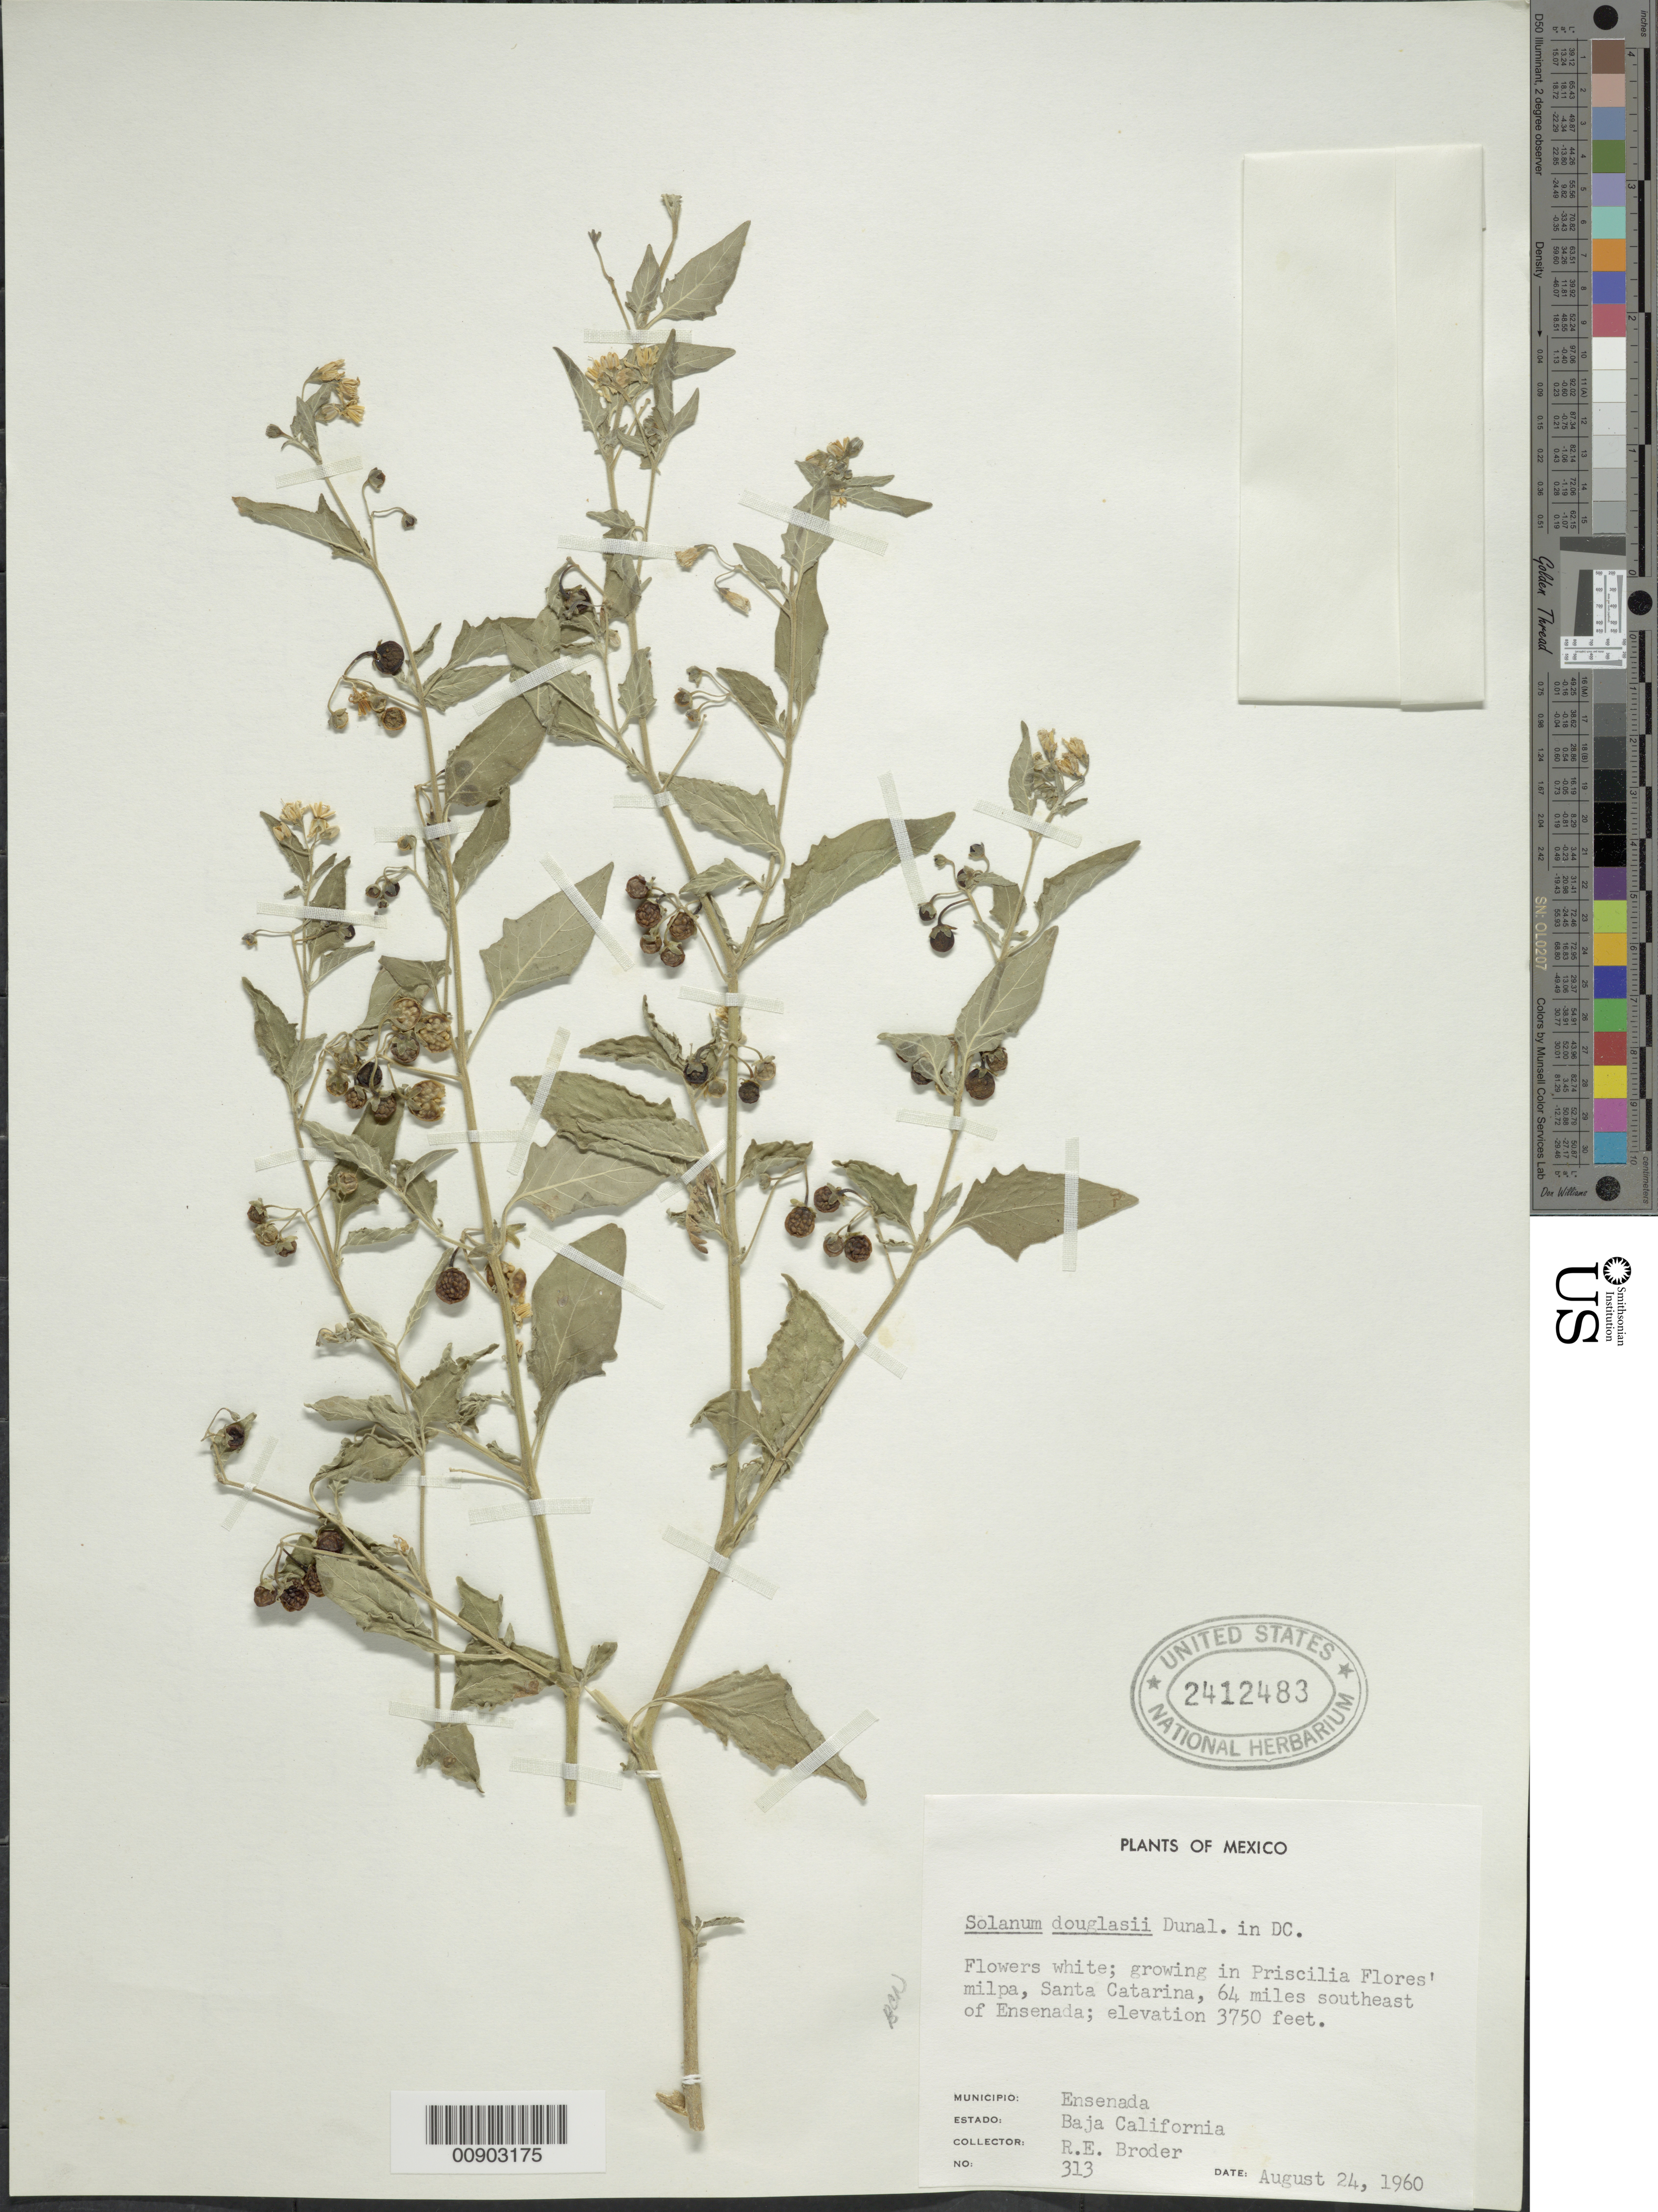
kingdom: Plantae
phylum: Tracheophyta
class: Magnoliopsida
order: Solanales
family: Solanaceae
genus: Solanum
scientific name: Solanum douglasii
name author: Dunal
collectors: R. Broder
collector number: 313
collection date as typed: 24 Aug 1960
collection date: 1960-08-24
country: Mexico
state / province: Baja California Norte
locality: Santa Catarina, 64 miles southeast of Ensenada, Baja California.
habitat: Growing in Priscilia Flowers' Milpa.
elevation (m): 1143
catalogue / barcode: US 2412483